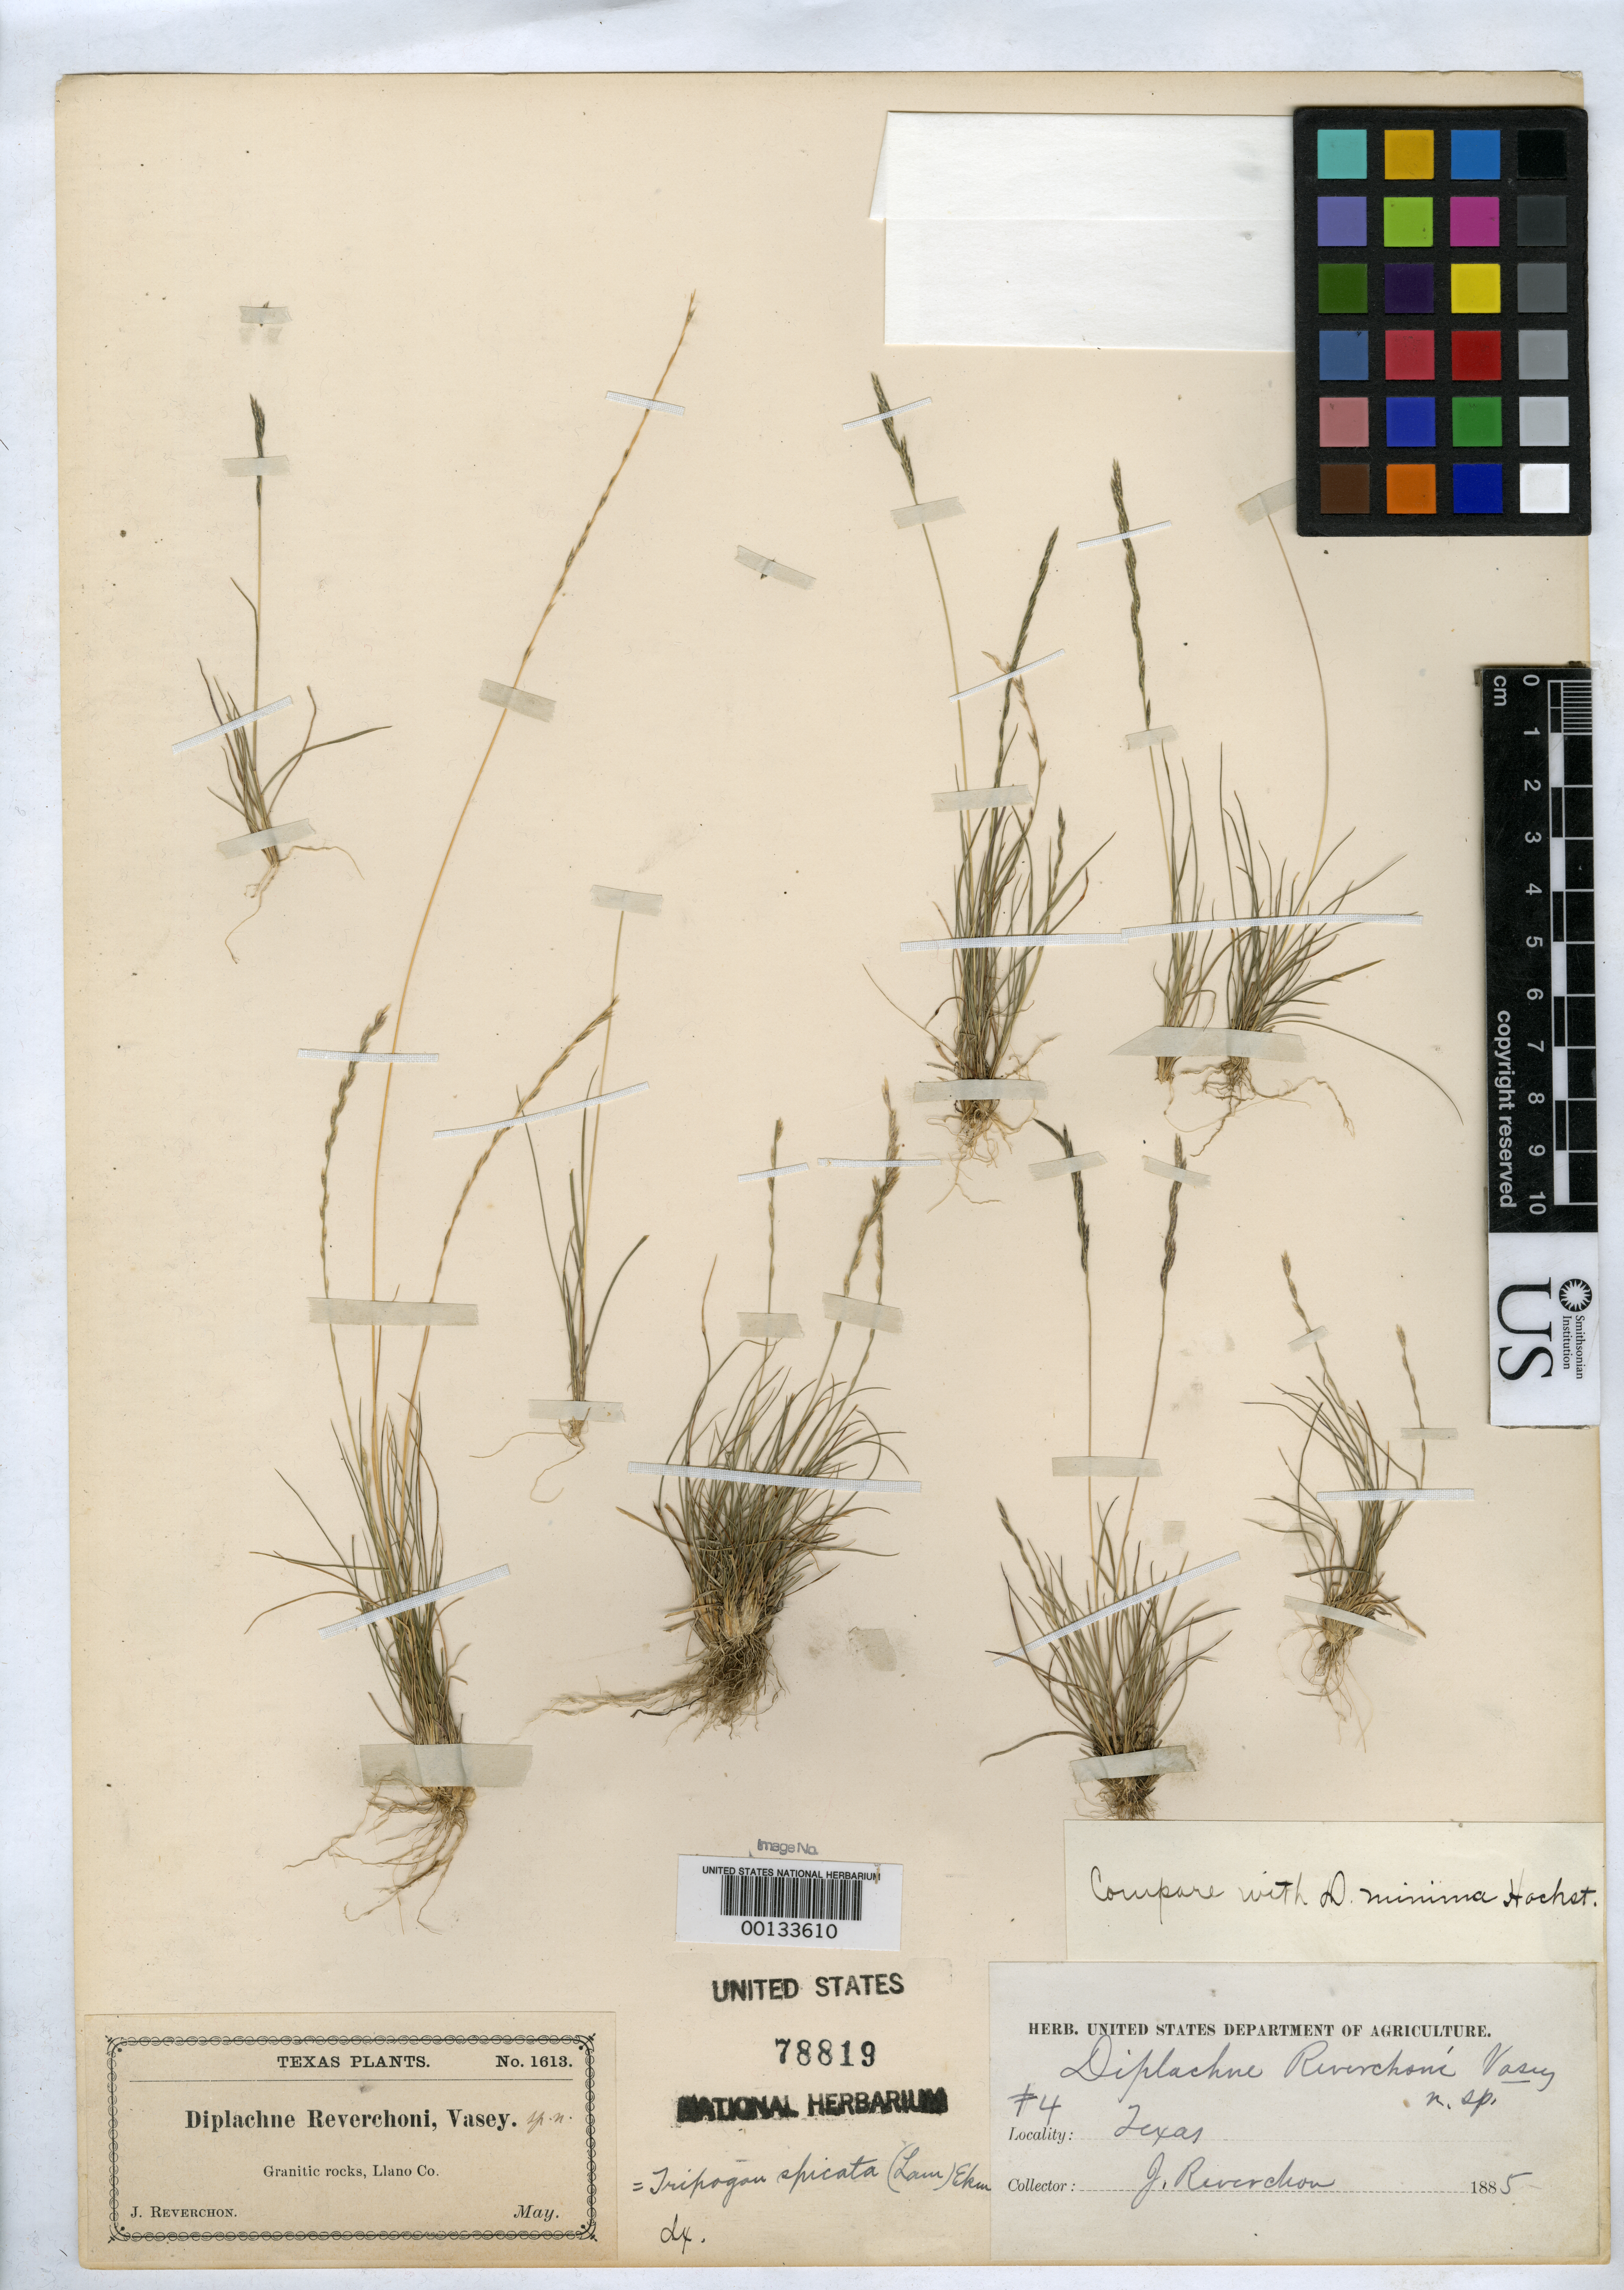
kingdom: Plantae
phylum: Tracheophyta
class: Liliopsida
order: Poales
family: Poaceae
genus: Diplachne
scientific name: Diplachne reverchoni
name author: Vasey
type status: Syntype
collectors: J. Reverchon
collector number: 1613, #4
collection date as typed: May 1885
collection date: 1885-05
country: United States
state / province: Texas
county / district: Llano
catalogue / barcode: US 78819